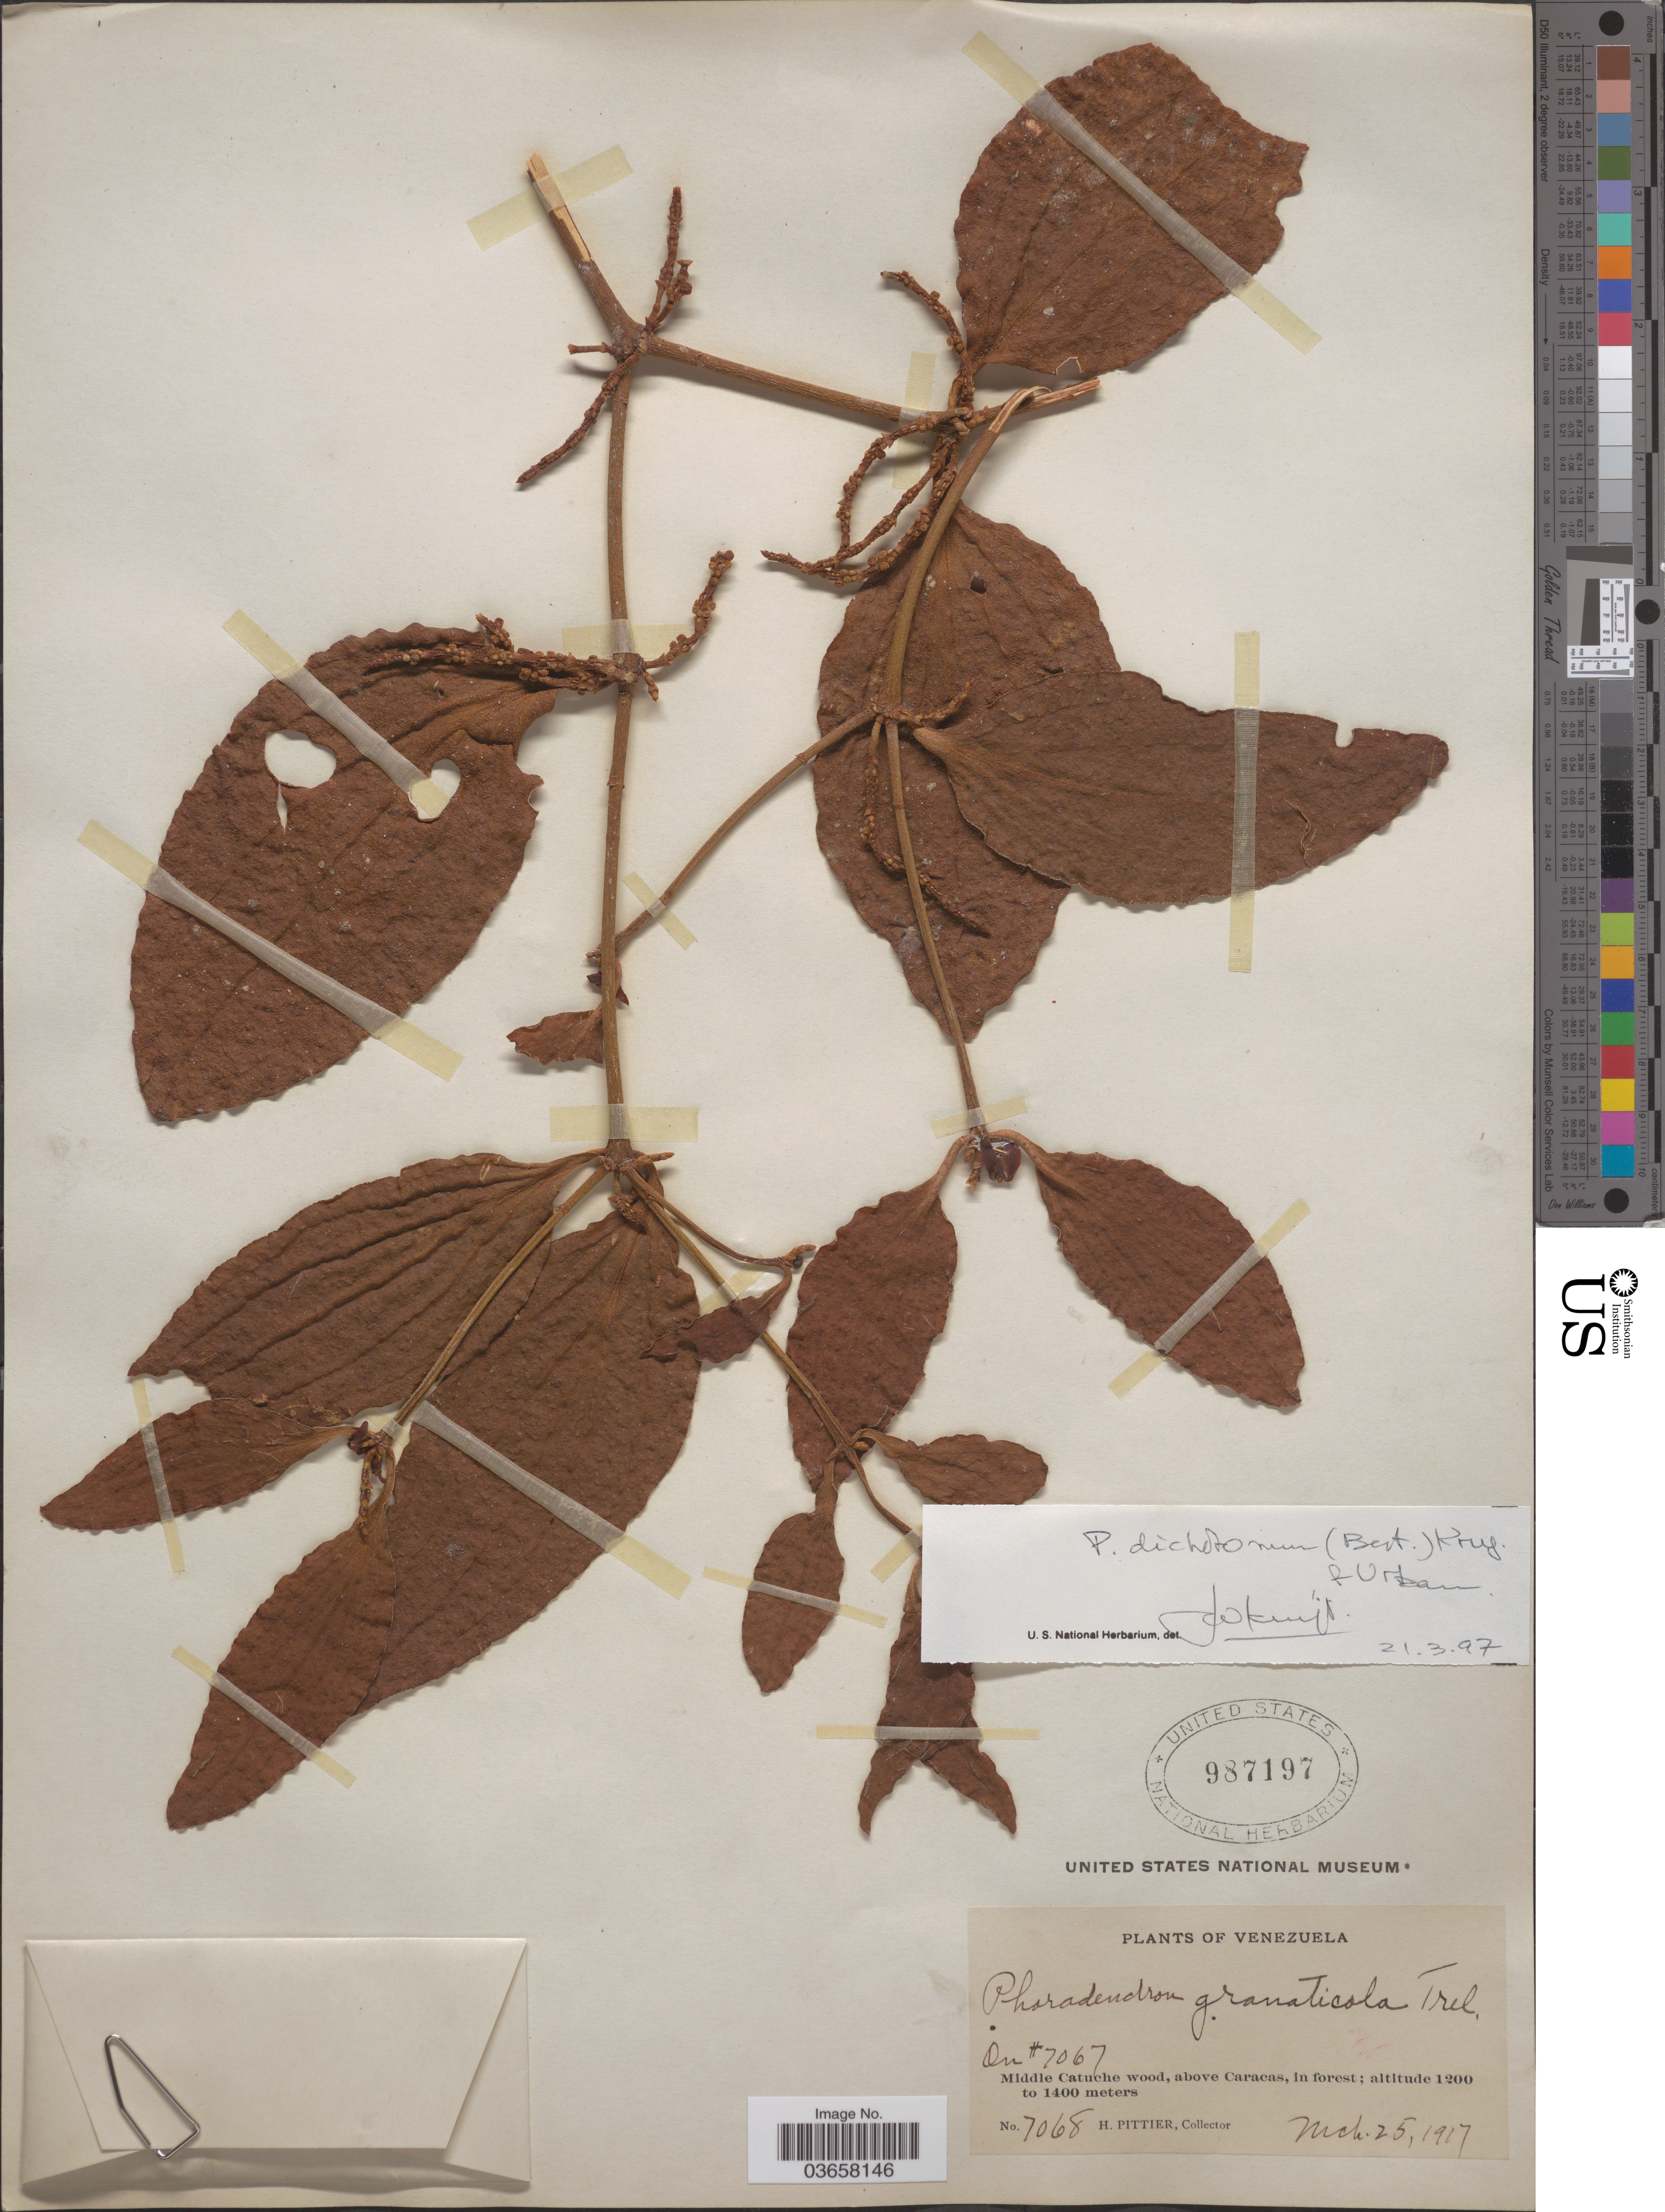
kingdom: Plantae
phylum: Tracheophyta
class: Magnoliopsida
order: Santalales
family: Viscaceae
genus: Phoradendron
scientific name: Phoradendron dichotomum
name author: (D. Don) Ettingsh.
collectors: H. F. Pittier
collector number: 7068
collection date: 1917-03-25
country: Venezuela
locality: Middle Catuche wood, above Caracas.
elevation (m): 1200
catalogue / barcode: US 987197